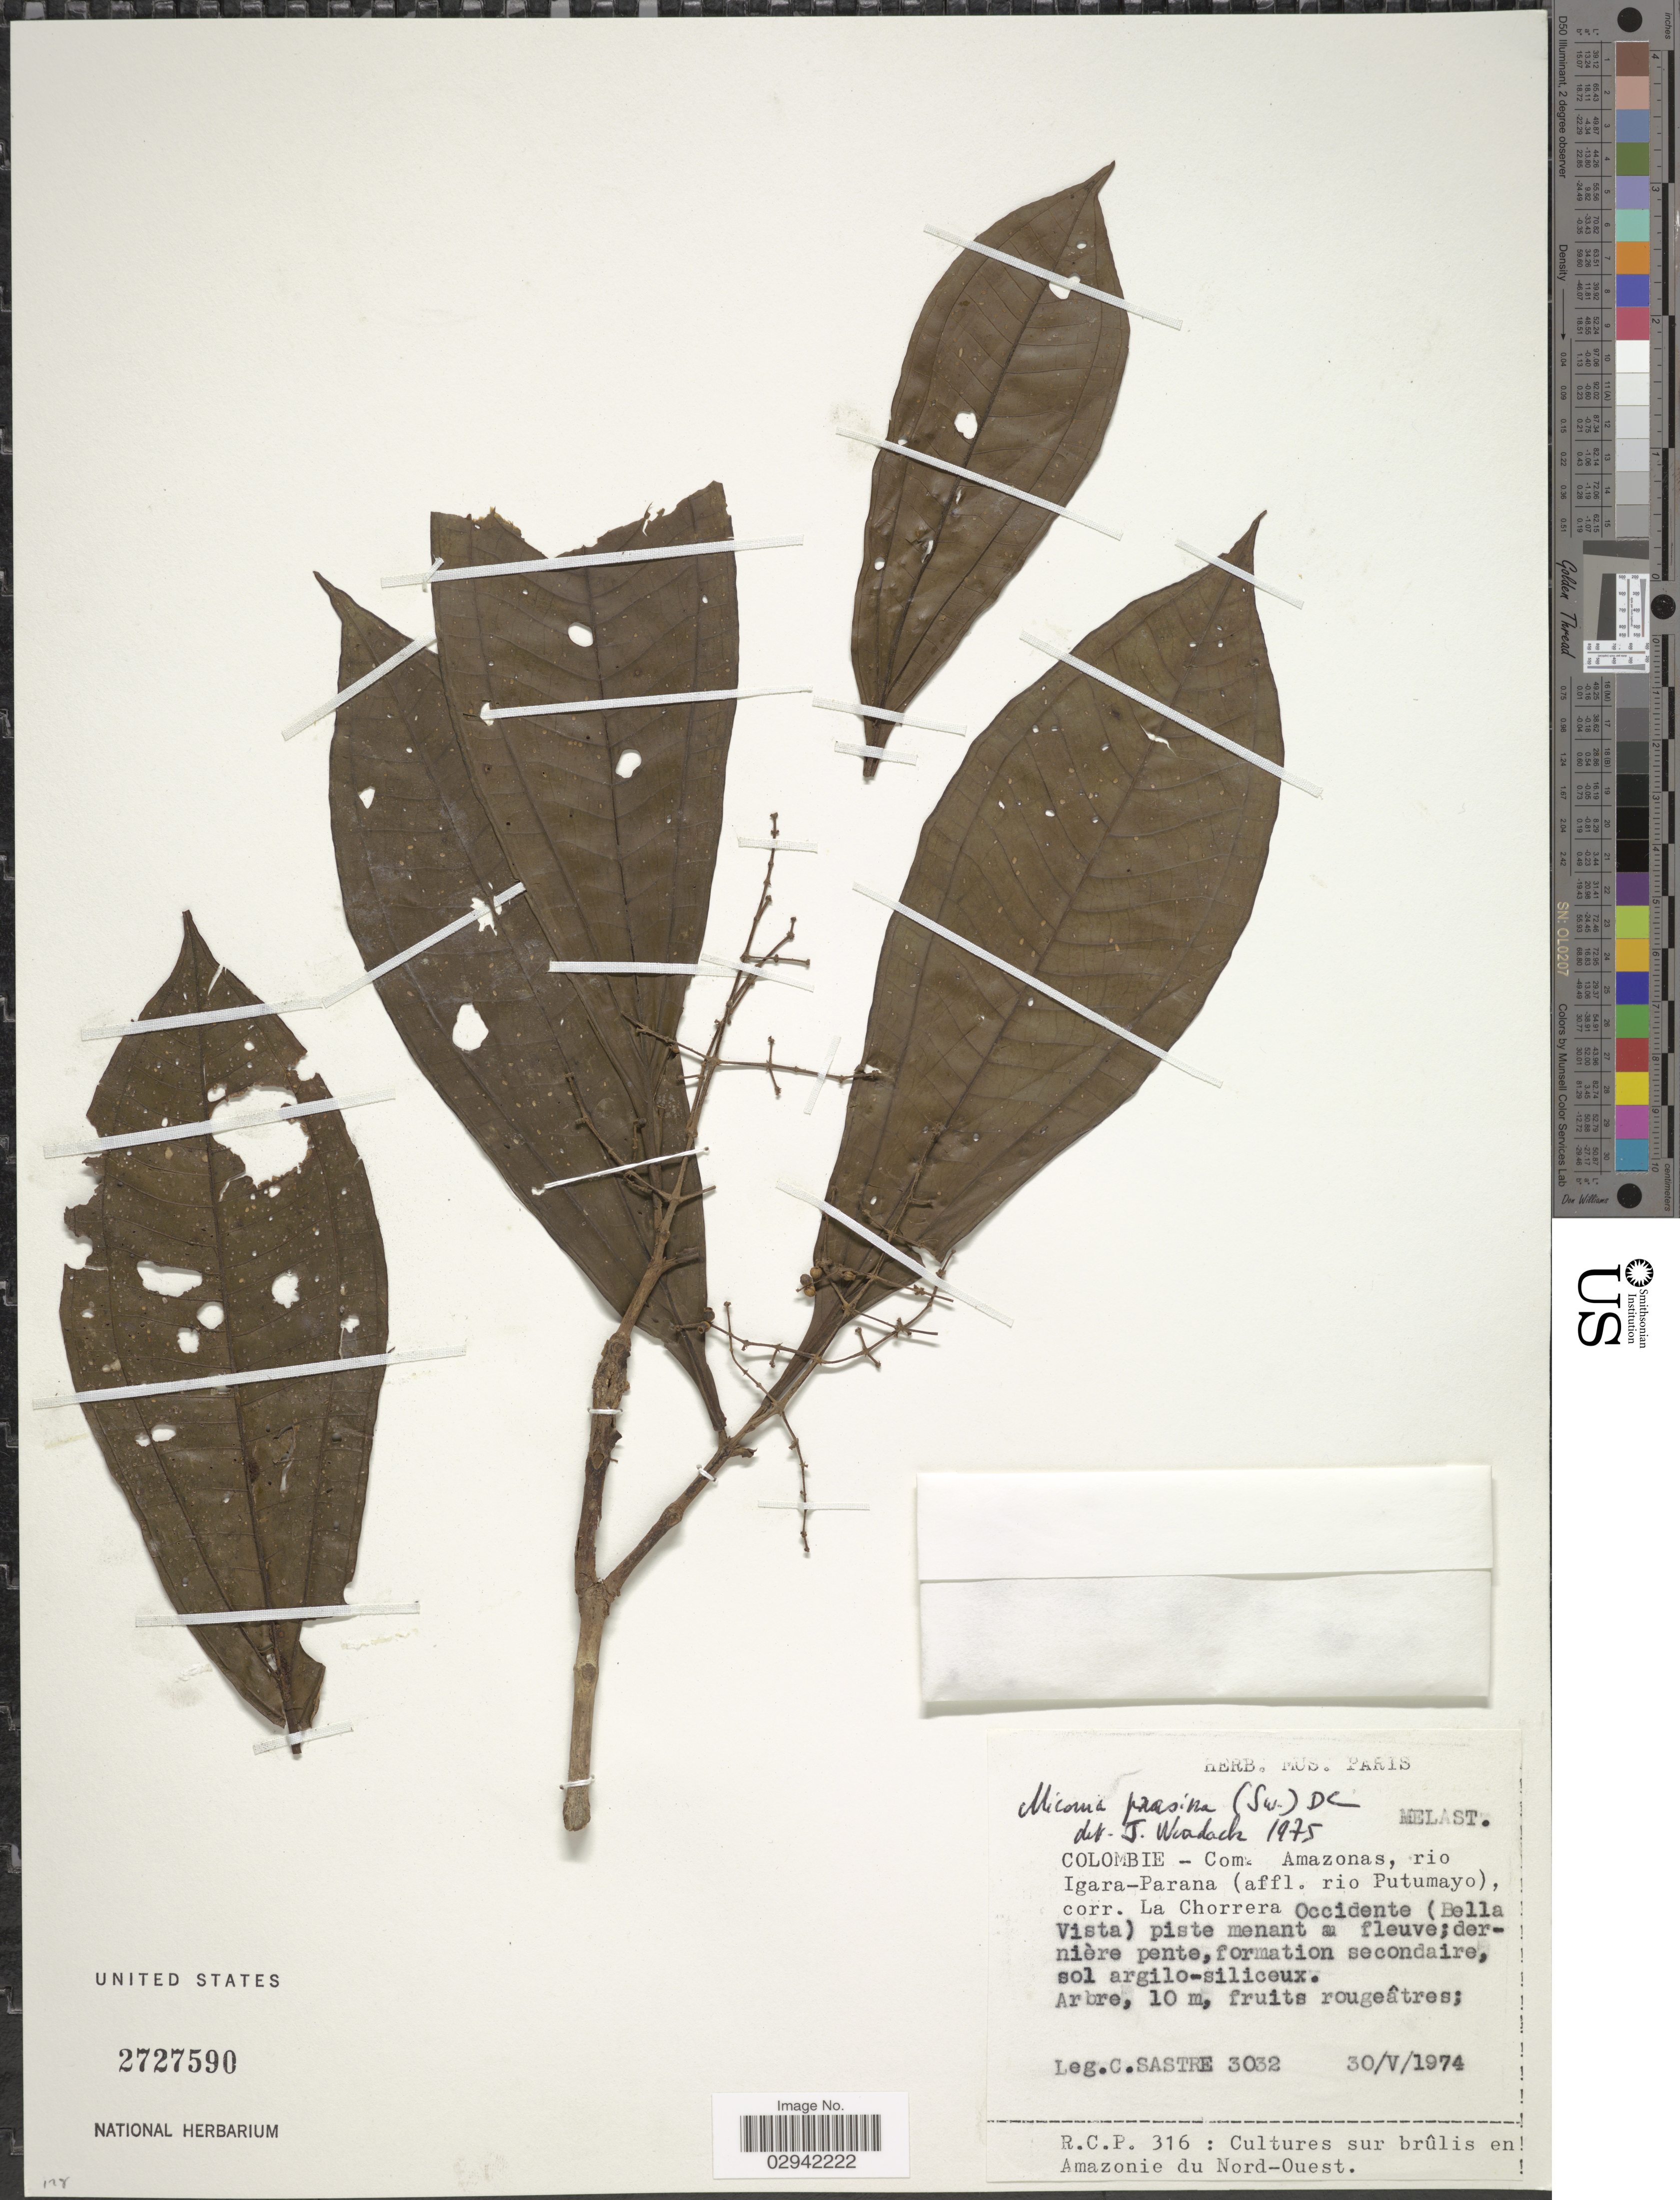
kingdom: Plantae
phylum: Tracheophyta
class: Magnoliopsida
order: Myrtales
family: Melastomataceae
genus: Miconia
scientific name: Miconia prasina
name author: (Sw.) DC.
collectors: C. Sastre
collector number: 3032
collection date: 1974-05-30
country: Colombia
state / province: Amazônas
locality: Rio Igara-Parana (affl. rio Putumayo), corr. La Chorrera Occidente (Bella Vista).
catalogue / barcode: US 2727590